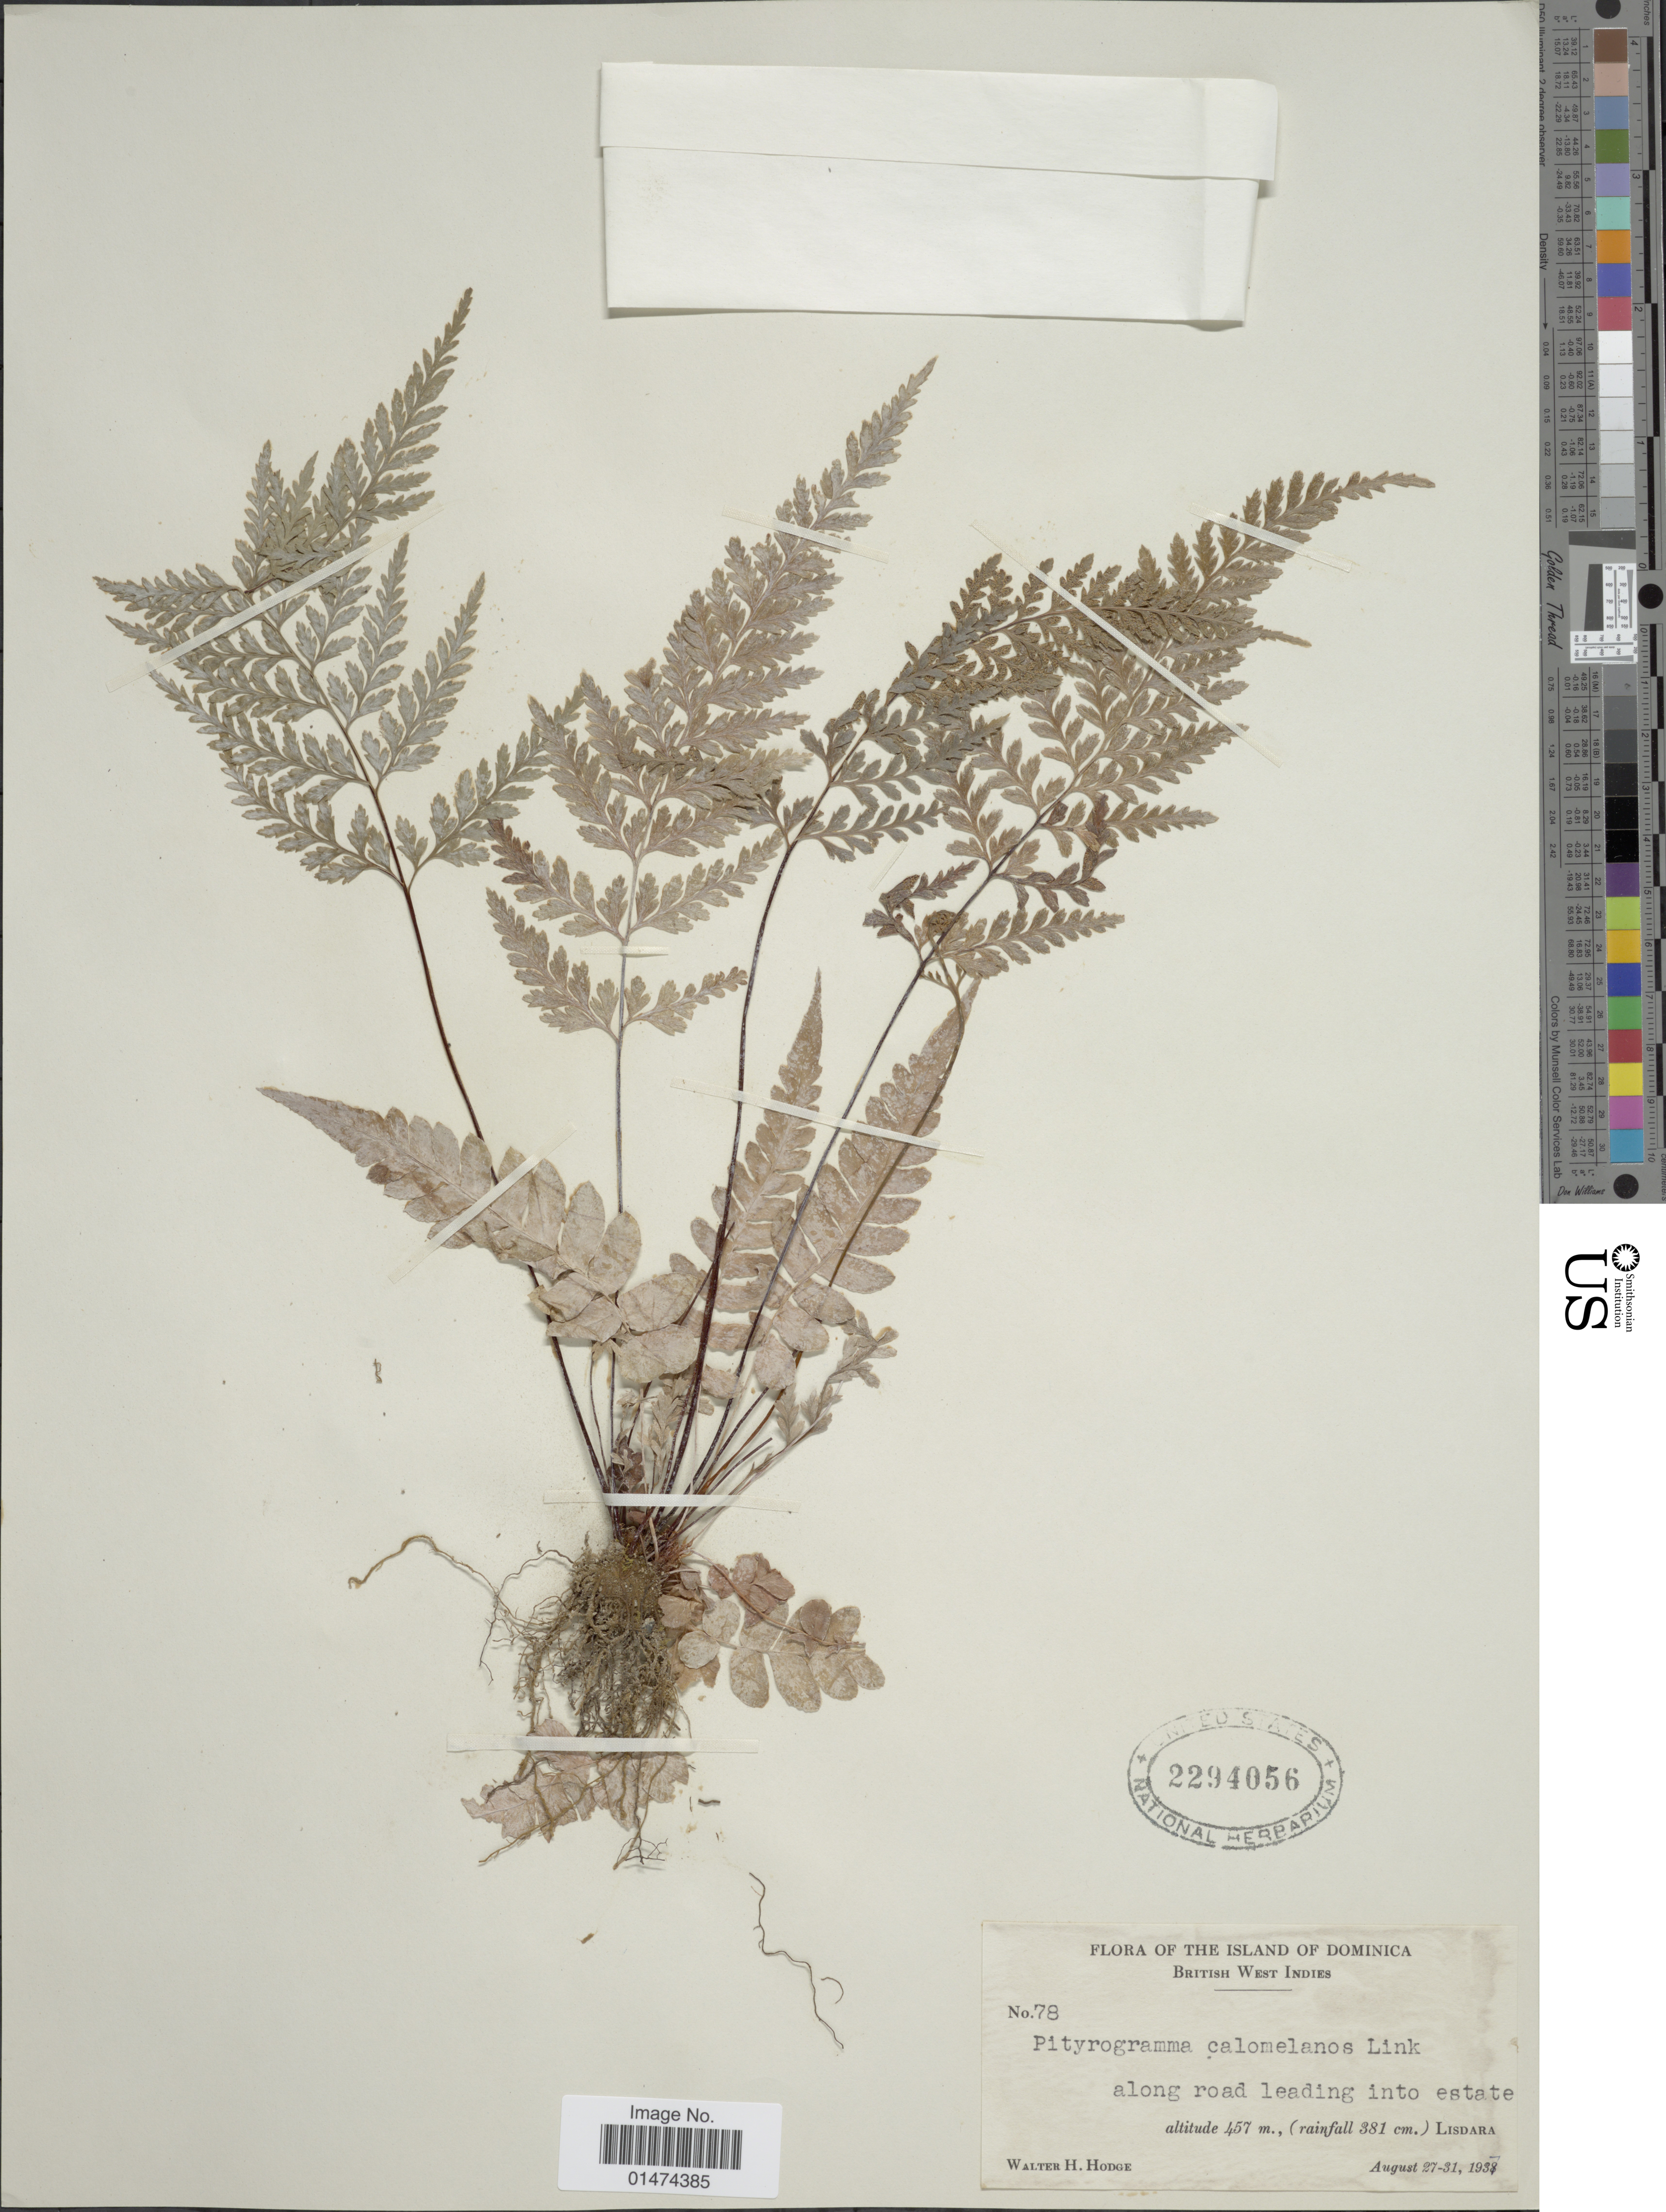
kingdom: Plantae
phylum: Tracheophyta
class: Polypodiopsida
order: Polypodiales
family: Pteridaceae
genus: Pityrogramma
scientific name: Pityrogramma calomelanos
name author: (L.) Link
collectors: W. Hodge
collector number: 78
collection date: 1937-08-27/1937-08-31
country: Dominica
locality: Flora of the Island of Dominica, Lisdara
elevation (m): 457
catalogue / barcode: US 2294056